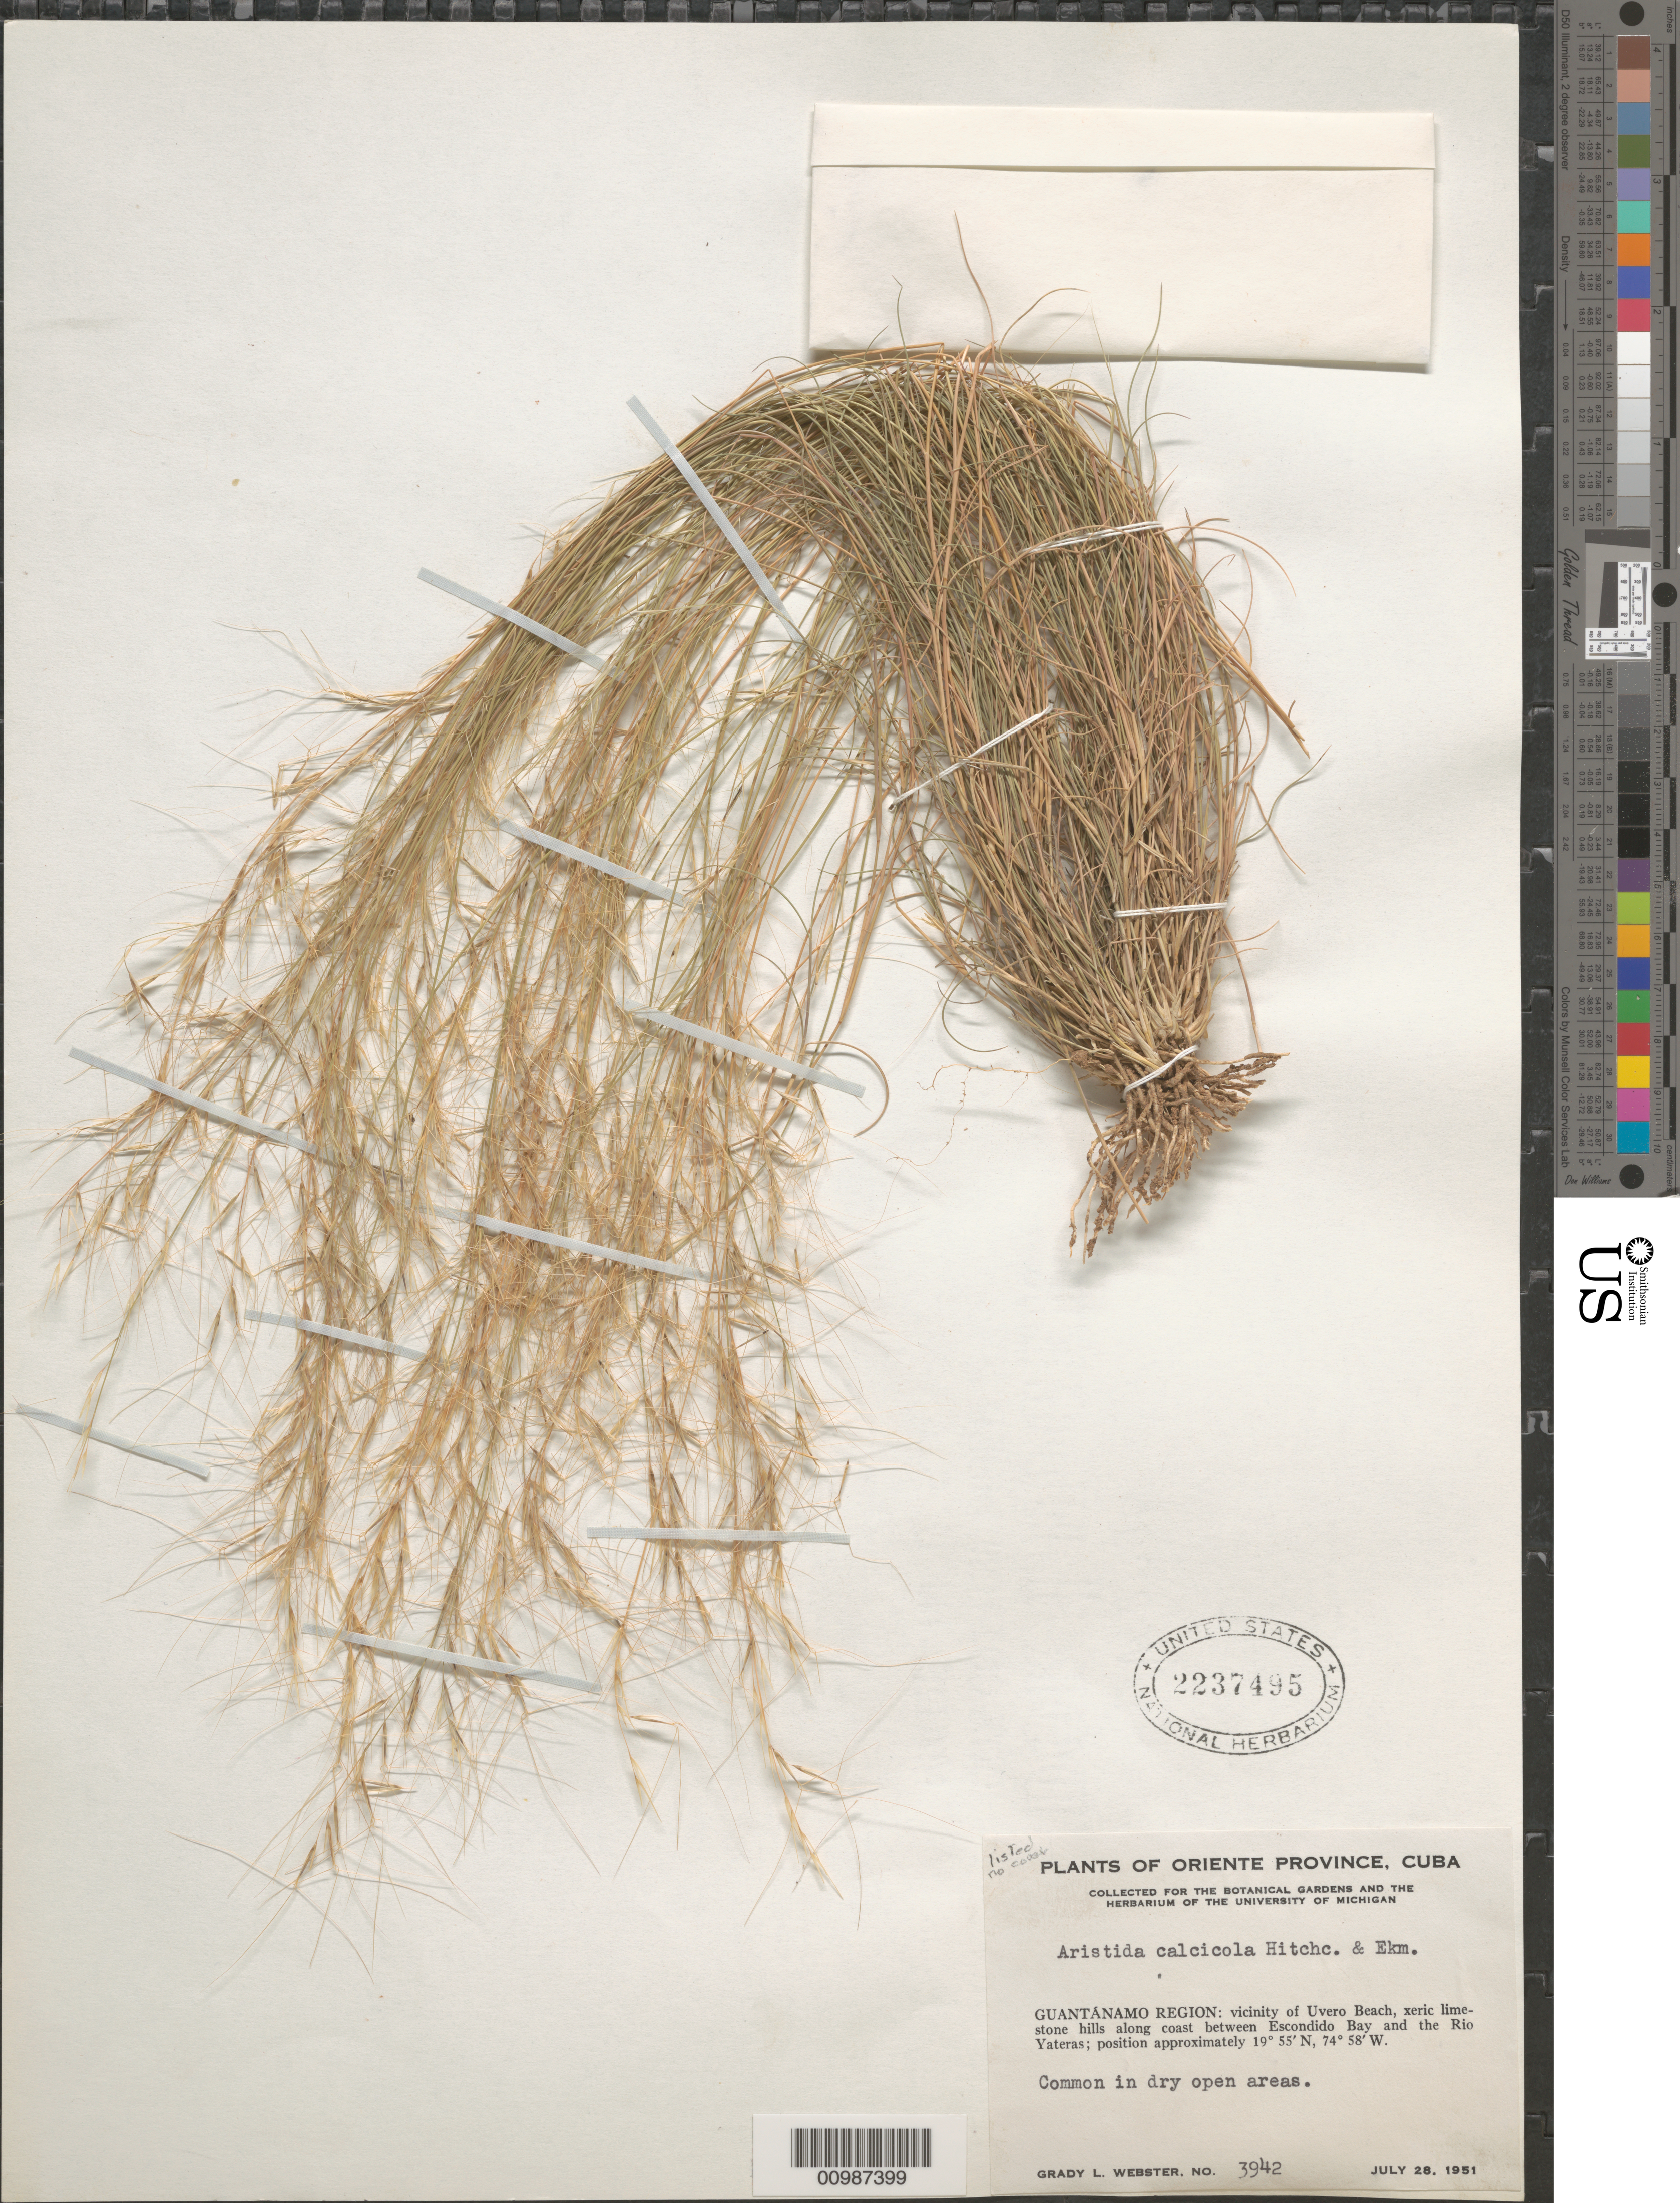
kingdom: Plantae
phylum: Tracheophyta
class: Liliopsida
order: Poales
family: Poaceae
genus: Aristida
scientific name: Aristida calcicola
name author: Hitchc. & Ekman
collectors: G. L. Webster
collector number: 3942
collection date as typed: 28 Jul 1951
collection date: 1951-07-28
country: Cuba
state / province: Guantánamo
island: Cuba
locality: vicinity of Uvero Beach, hills between Escondido Bay and the Rio Yateras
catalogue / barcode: US 2237495